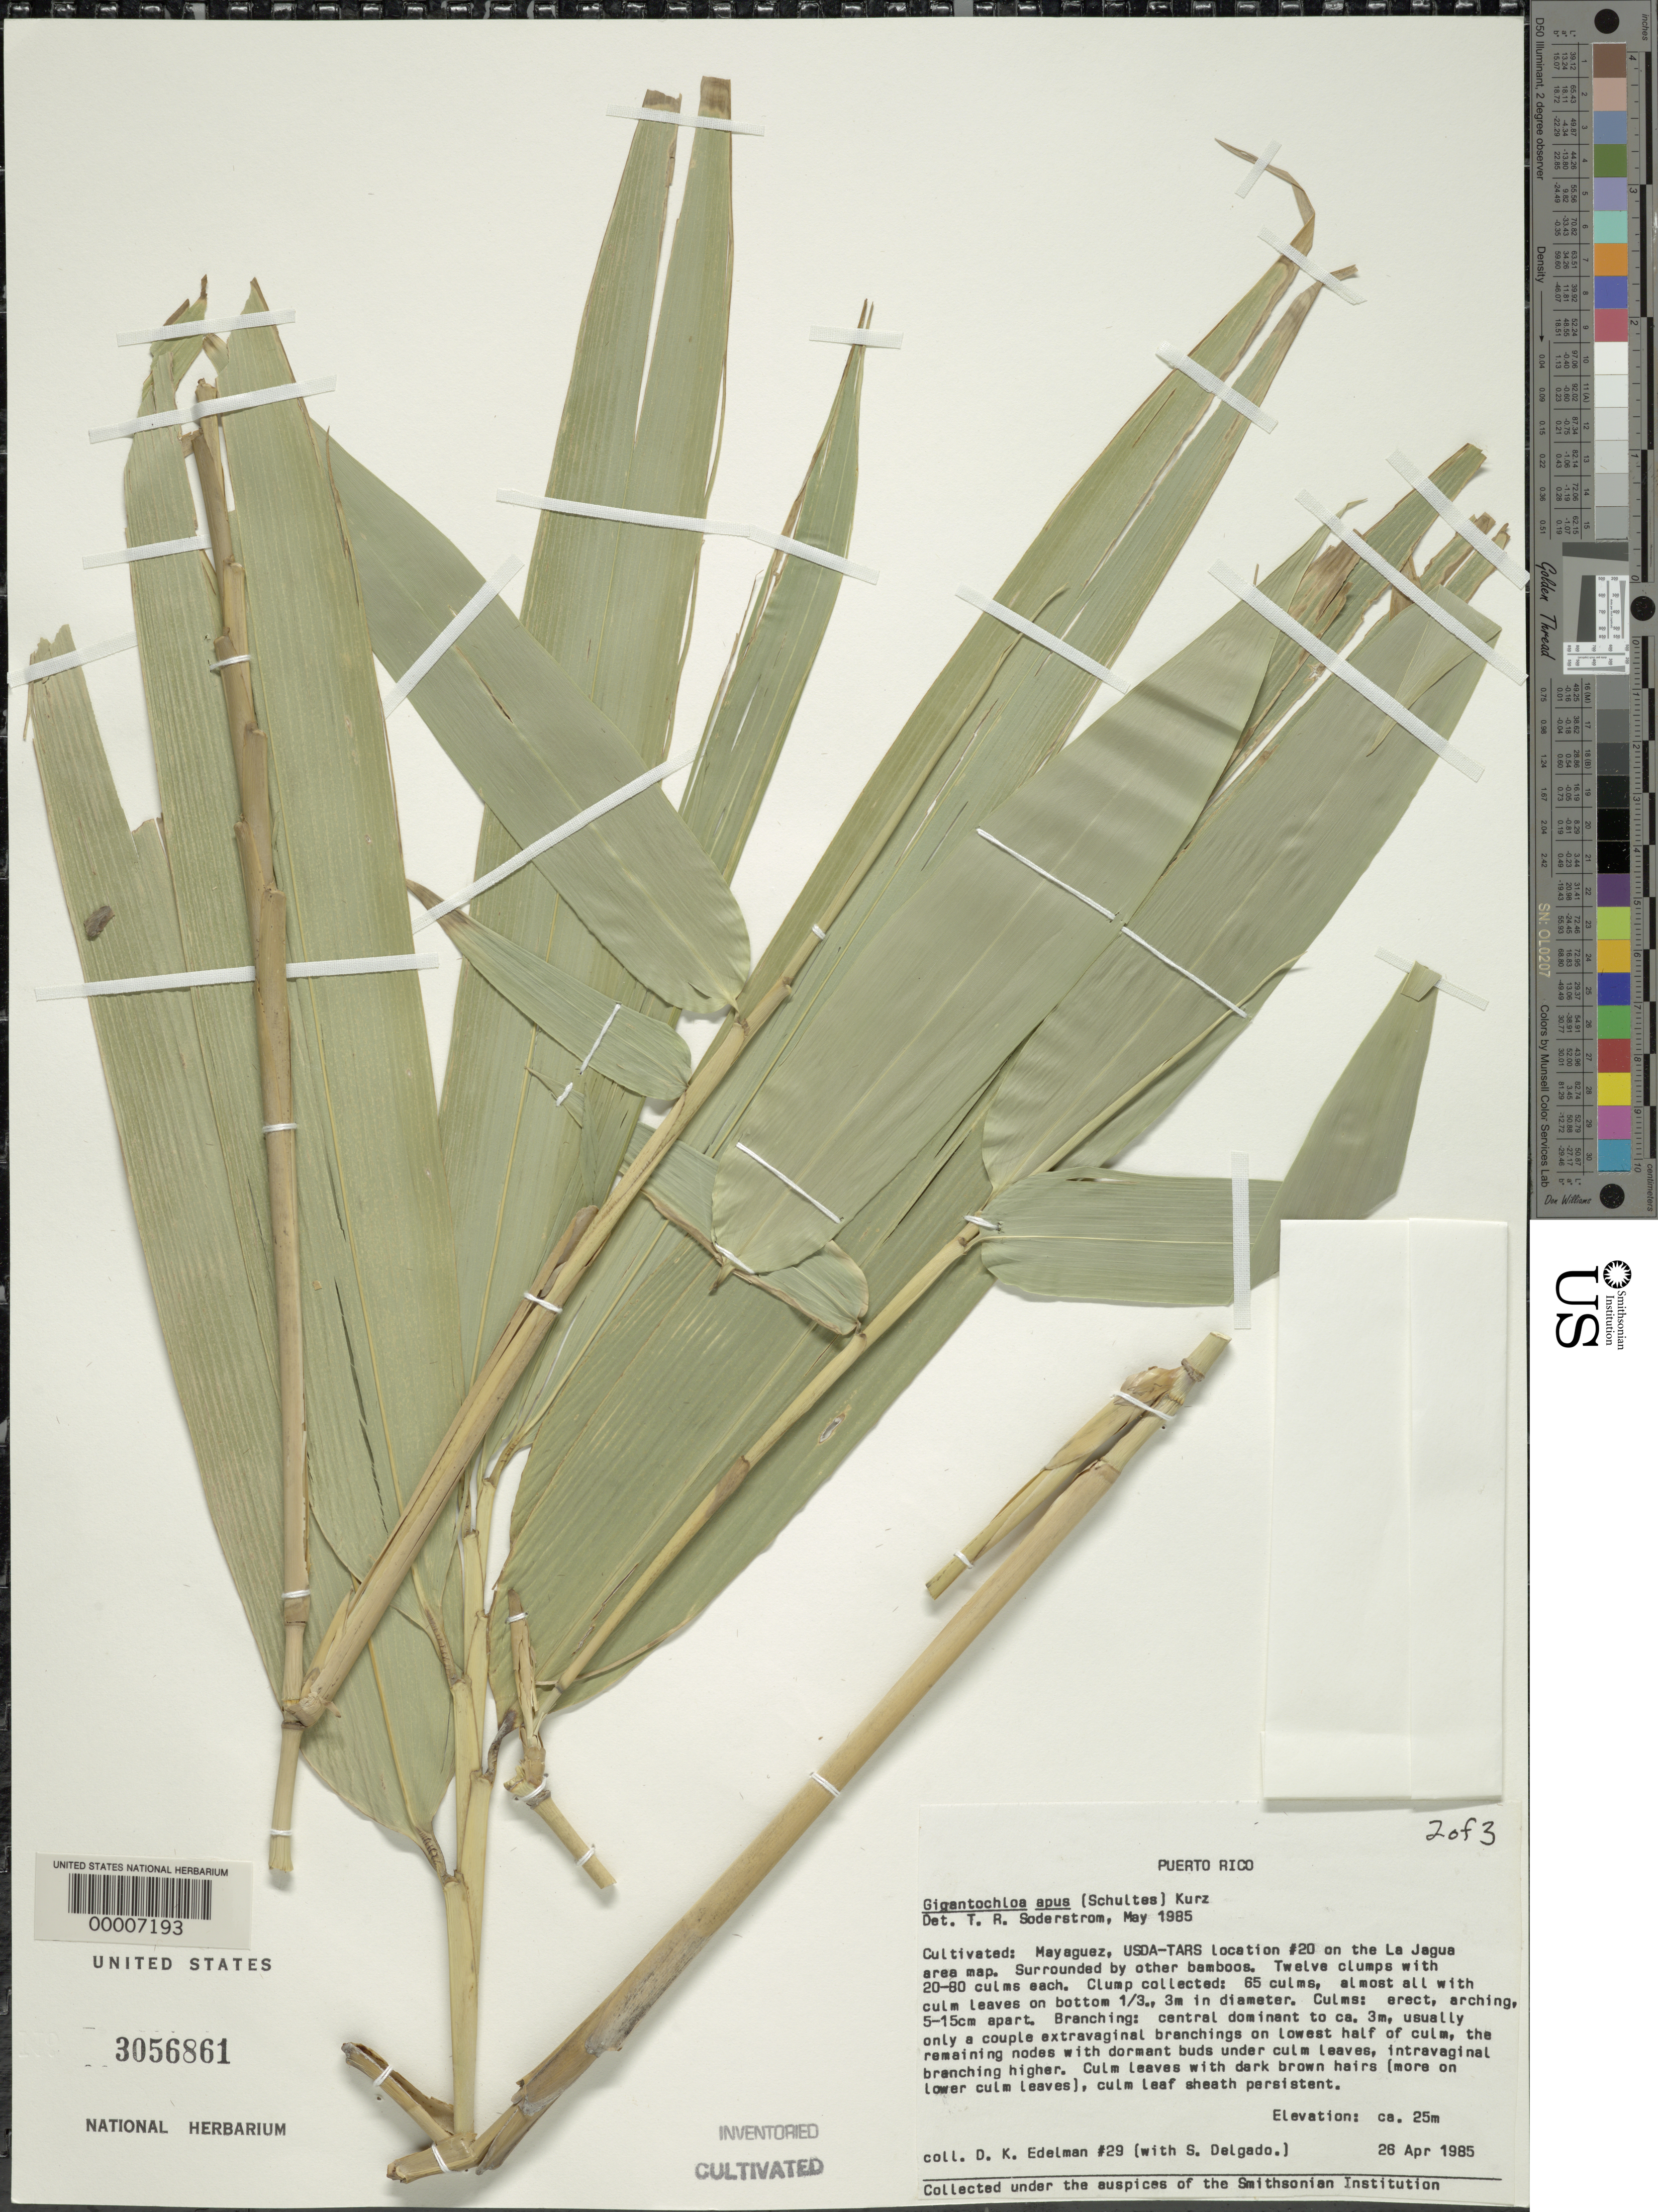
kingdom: Plantae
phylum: Tracheophyta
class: Liliopsida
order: Poales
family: Poaceae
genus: Gigantochloa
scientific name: Gigantochloa apus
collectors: D. Edelman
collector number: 29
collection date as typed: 26 Apr 1985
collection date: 1985-04-26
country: Puerto Rico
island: Greater Antilles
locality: Mayaguez, usda-tars, location #20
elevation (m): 25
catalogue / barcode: US 3056861